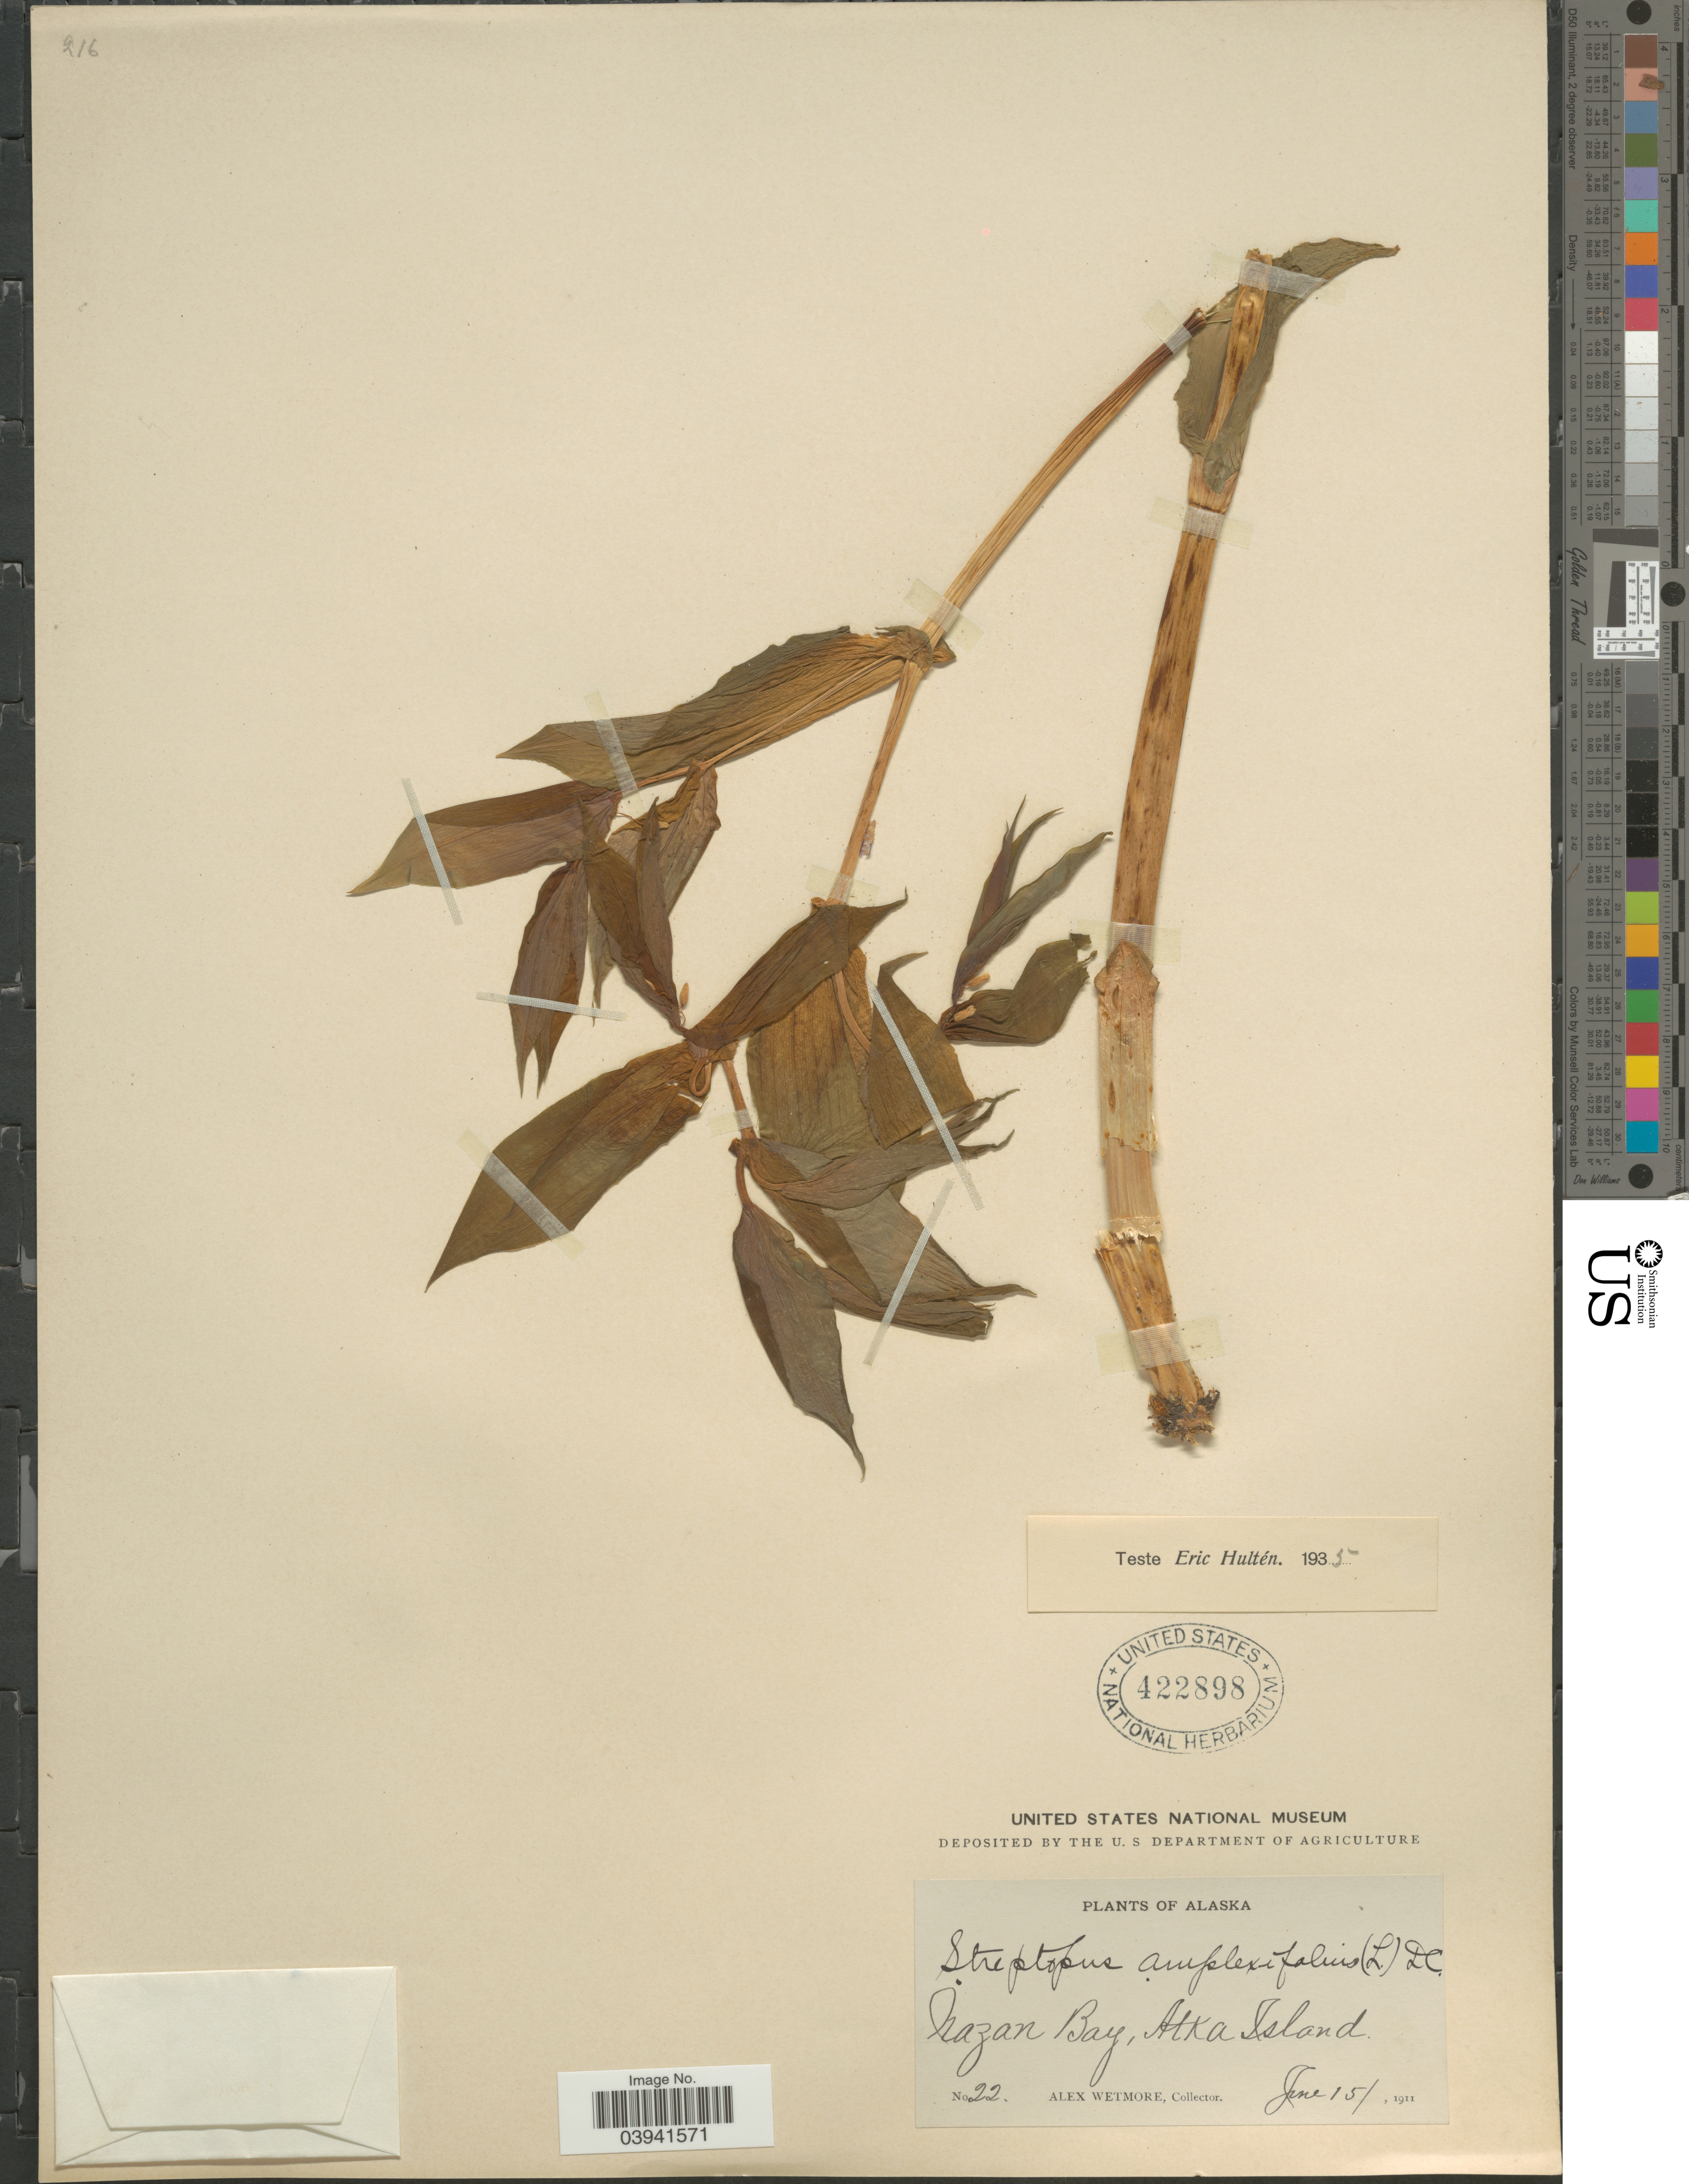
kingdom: Plantae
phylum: Tracheophyta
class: Liliopsida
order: Liliales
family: Liliaceae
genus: Streptopus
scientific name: Streptopus amplexifolius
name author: (L.) DC.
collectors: A. Wetmore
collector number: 22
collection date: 1911-06-15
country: United States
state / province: Alaska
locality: Nazan Bay, Atka Island.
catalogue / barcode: US 422898